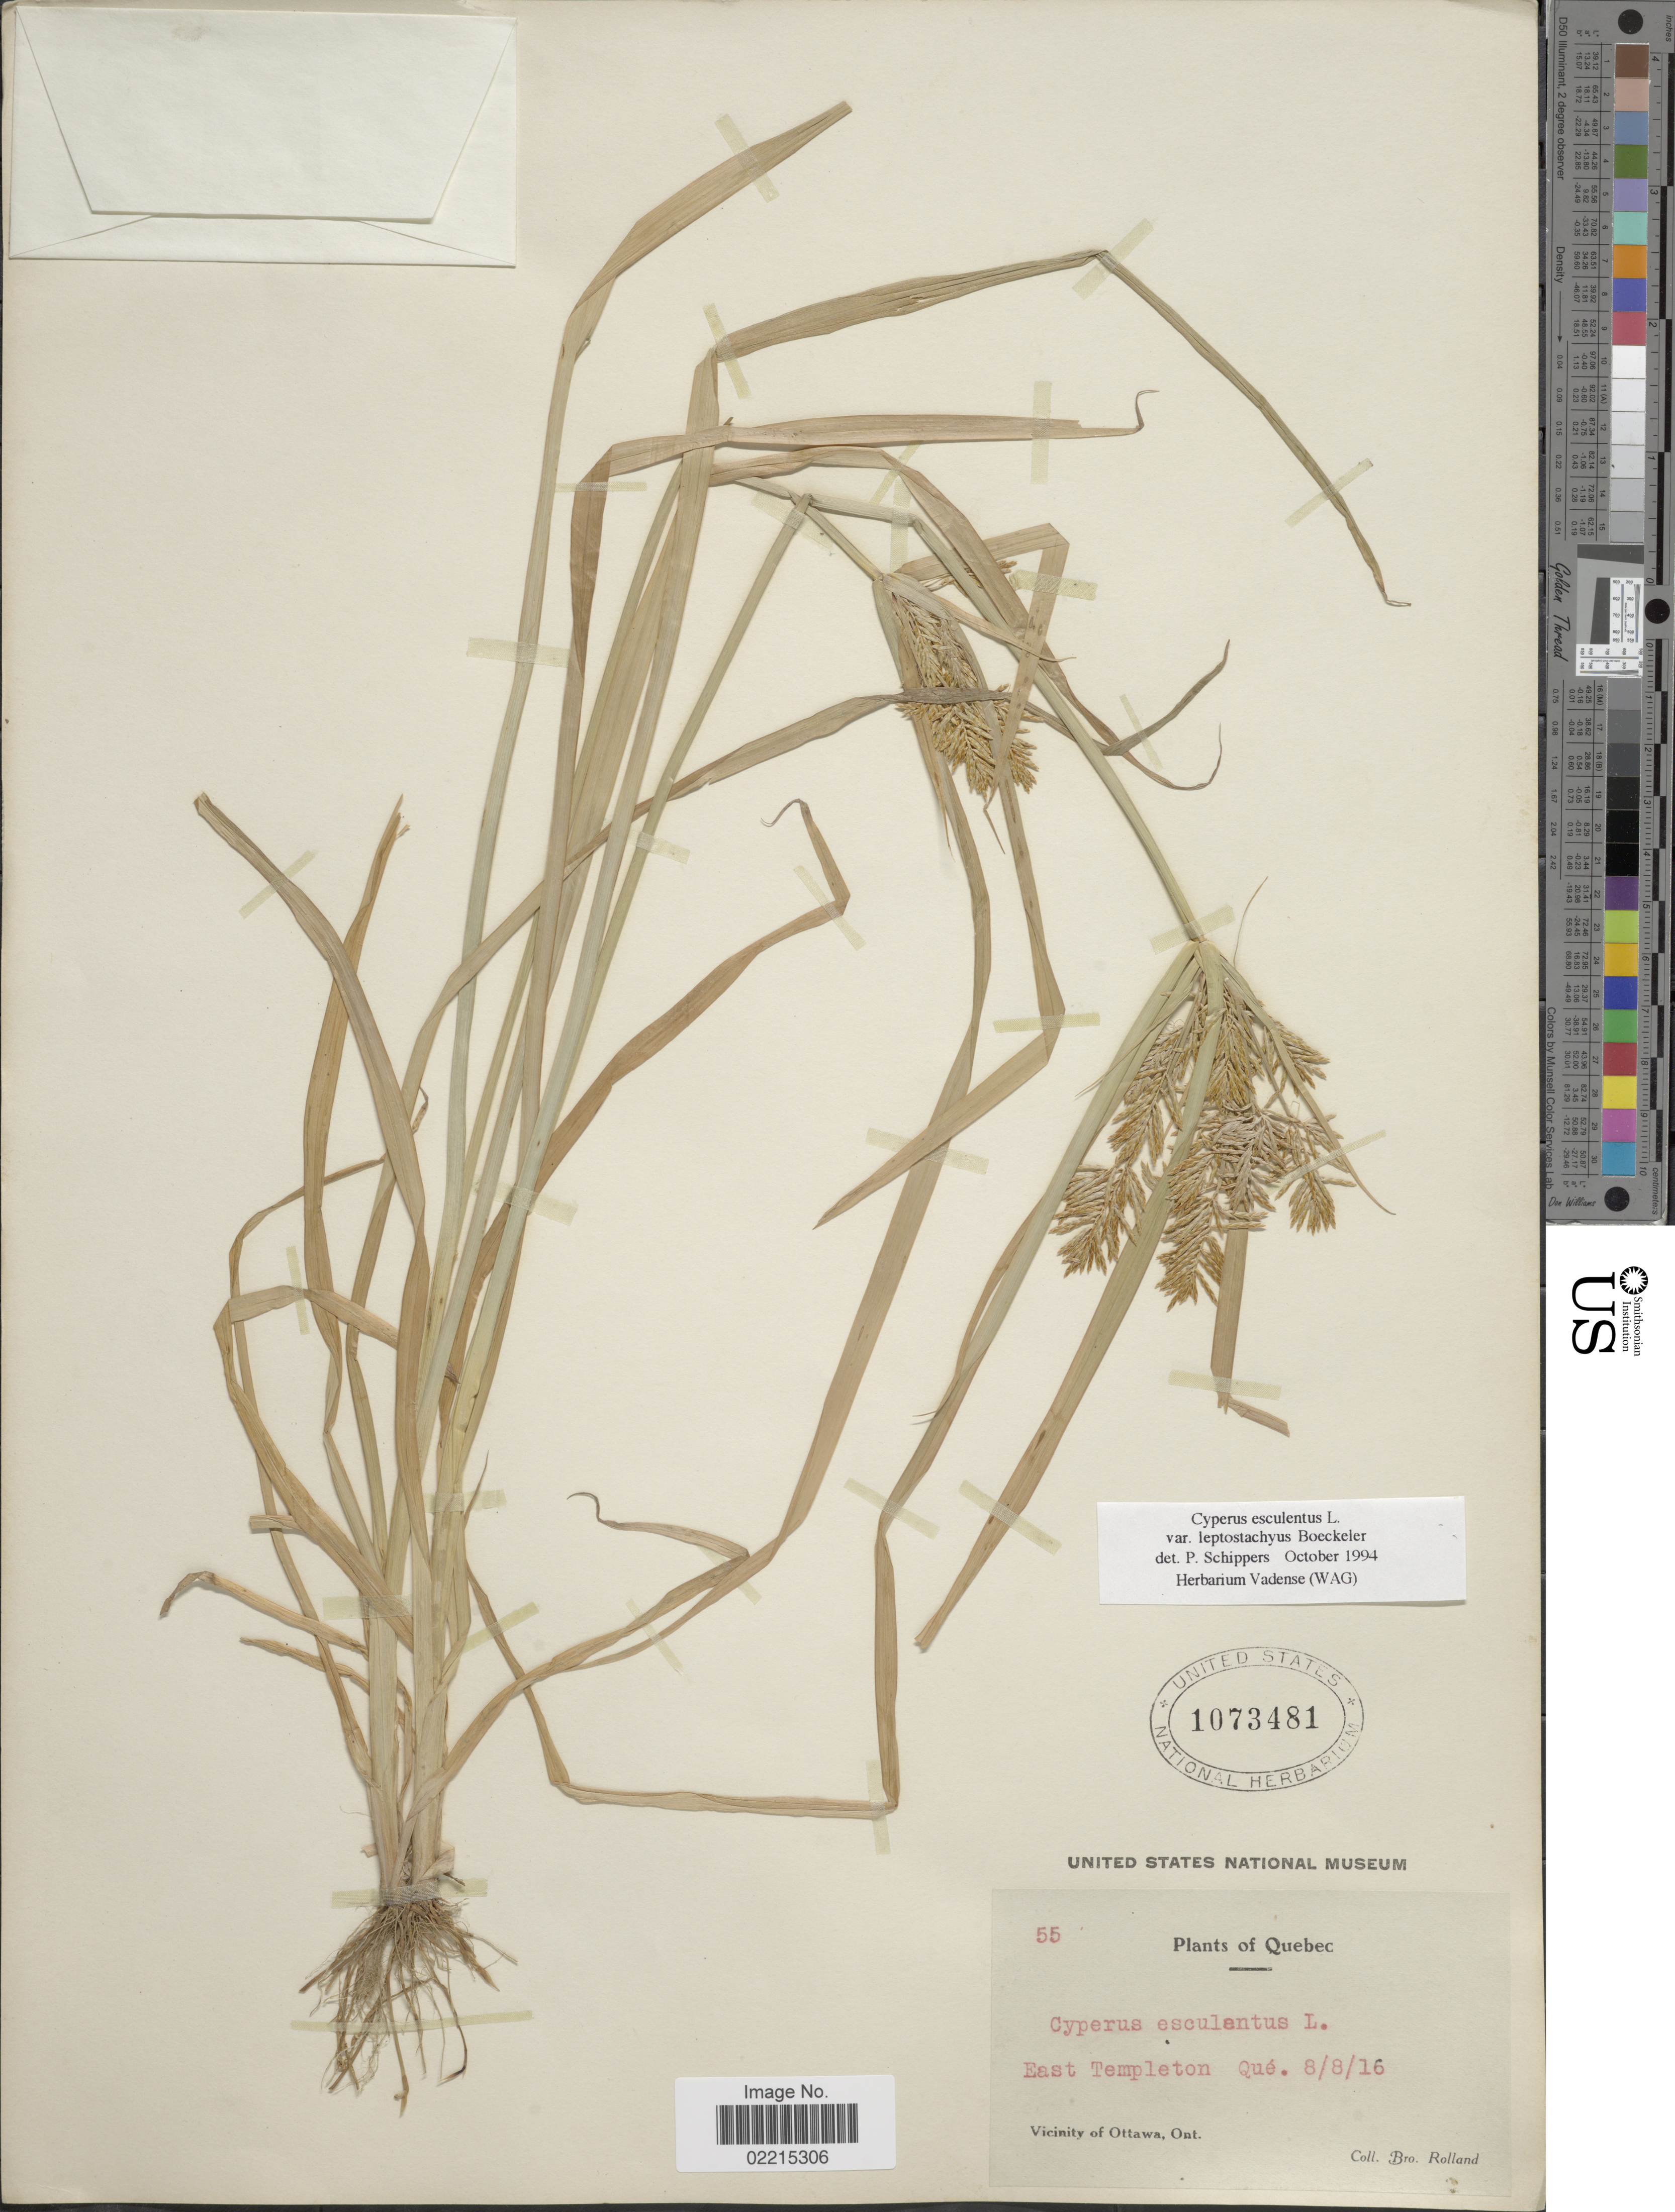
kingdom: Plantae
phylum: Tracheophyta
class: Liliopsida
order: Poales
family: Cyperaceae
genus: Cyperus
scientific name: Cyperus esculentus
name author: L.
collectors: B. Rolland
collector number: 55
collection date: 1916-08-08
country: Canada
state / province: Quebec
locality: East Templeton, Vicinity of Otaawa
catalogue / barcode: US 1073481